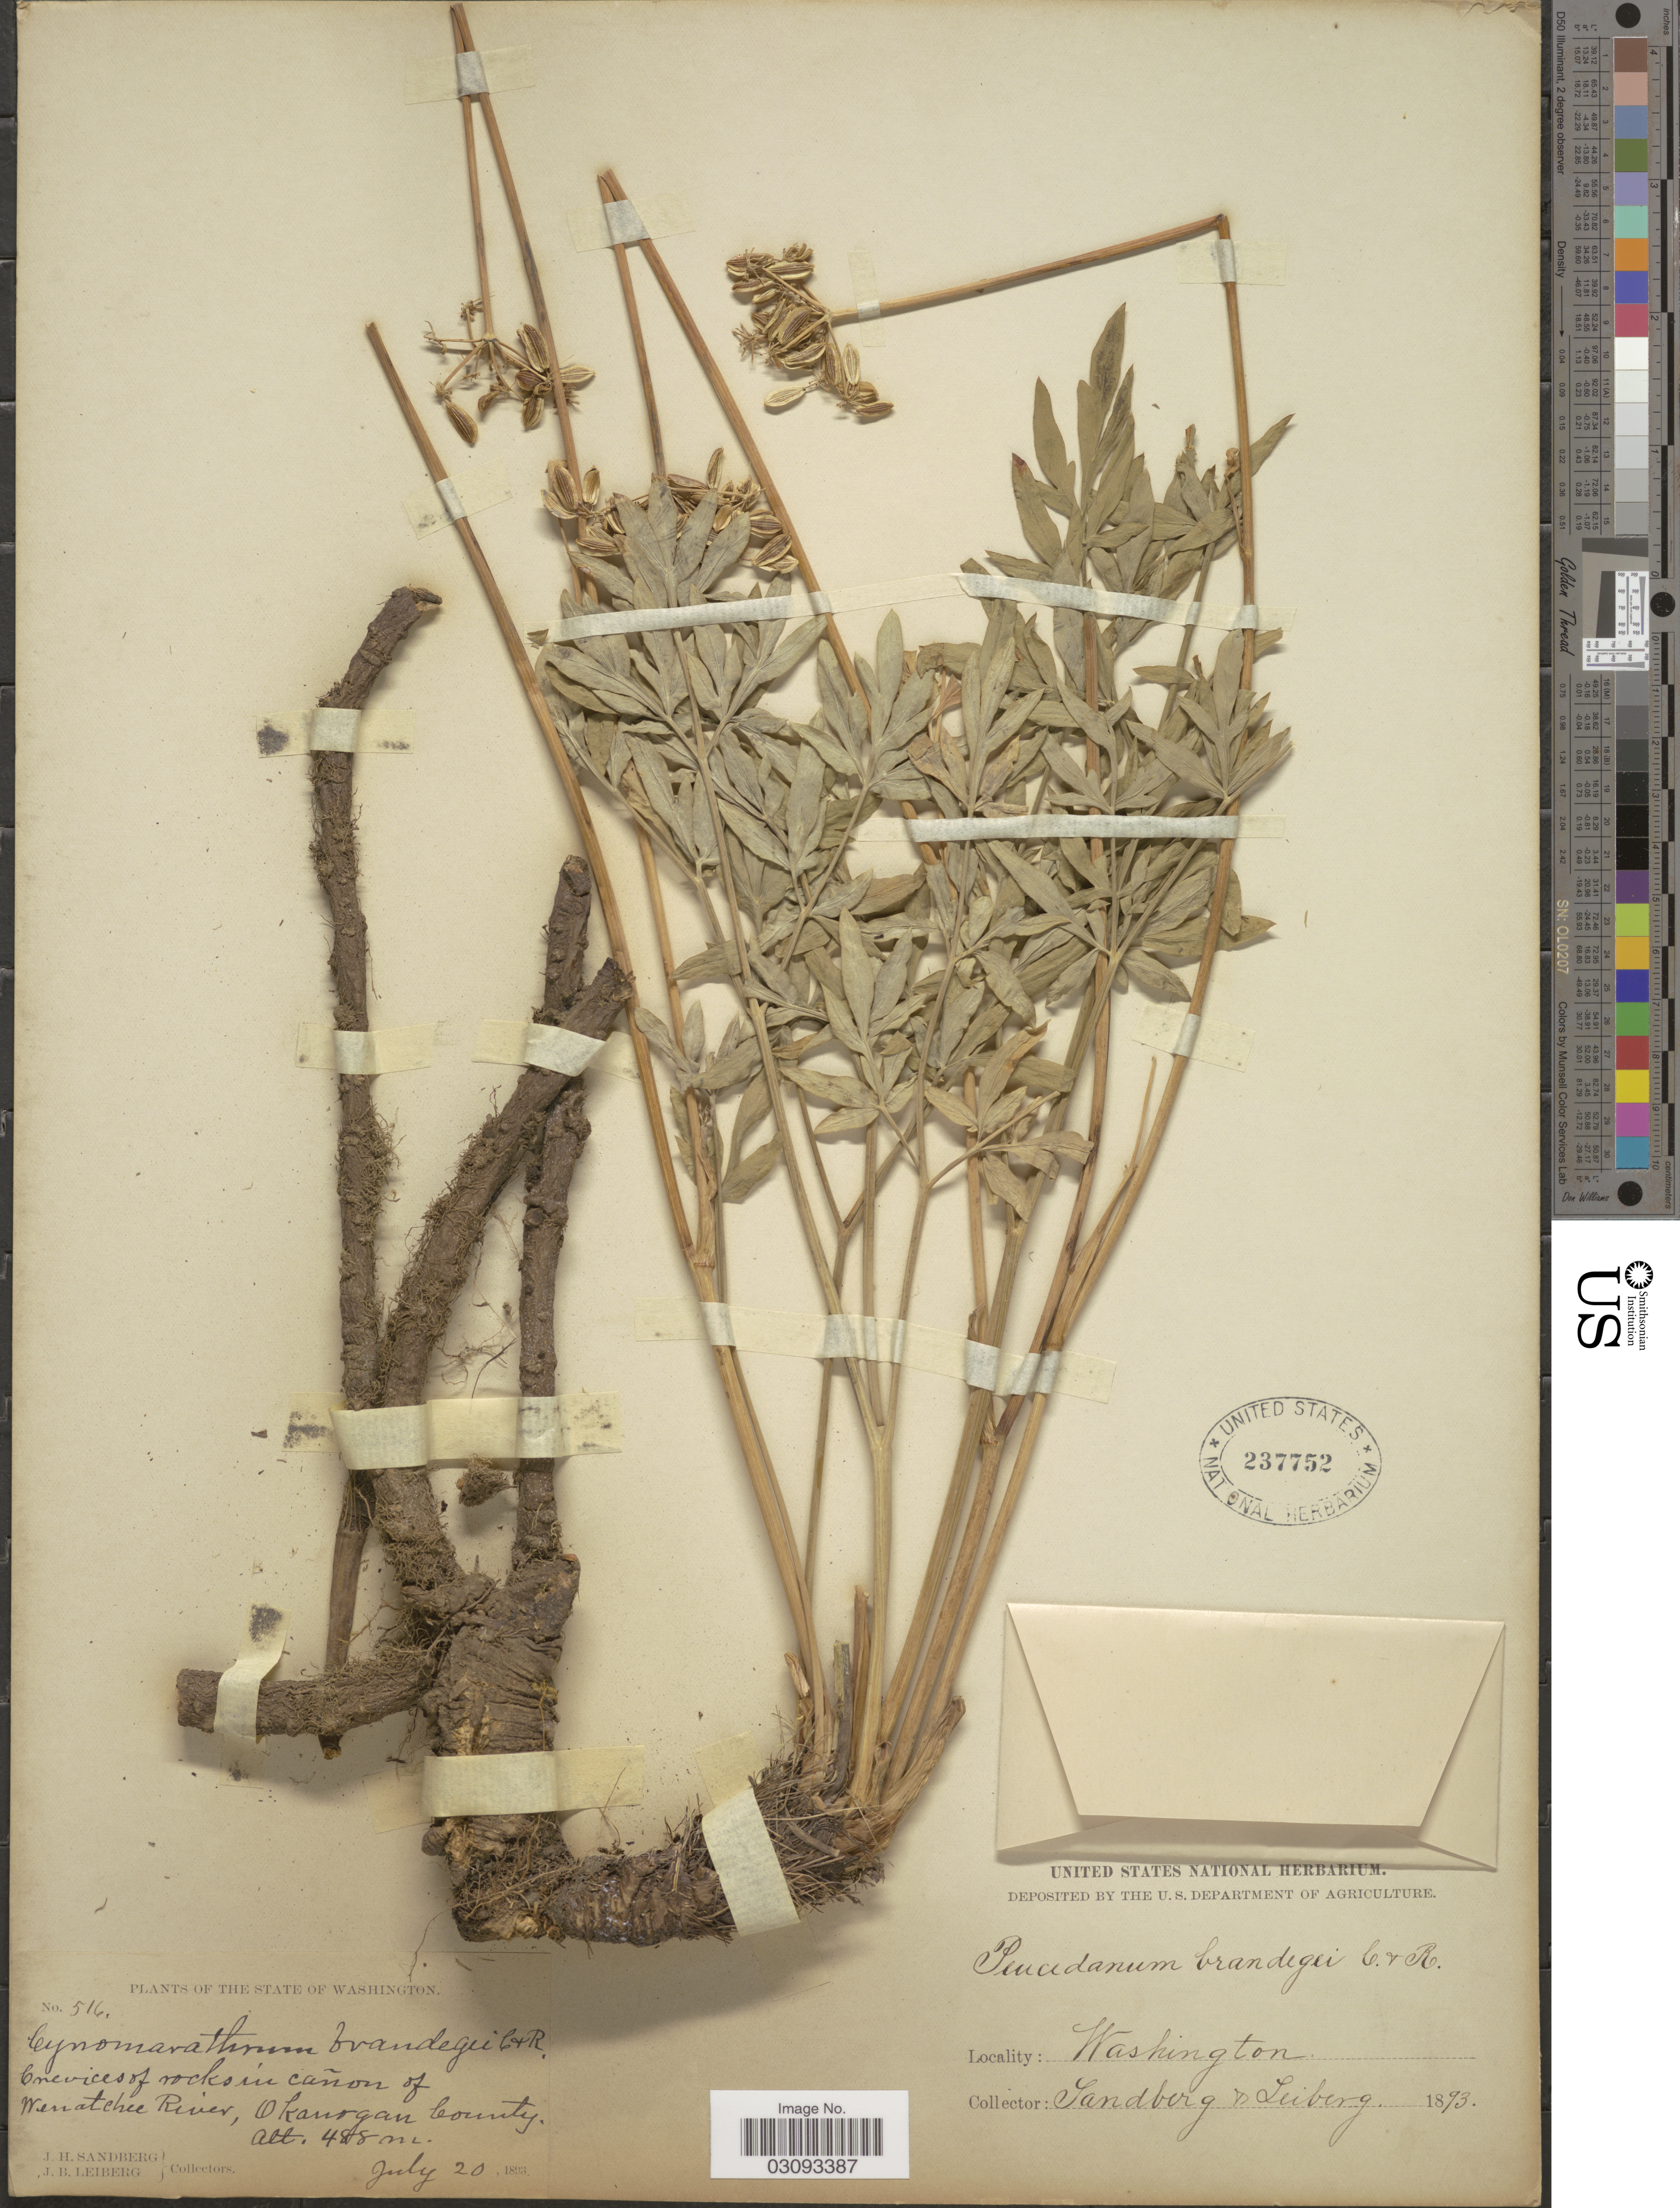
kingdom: Plantae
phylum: Tracheophyta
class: Magnoliopsida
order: Apiales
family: Apiaceae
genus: Lomatium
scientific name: Lomatium brandegeei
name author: (J.M. Coult. & Rose) J.F. Macbr.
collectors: J. H. Sandberg & J. B. Leiberg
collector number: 516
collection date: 1893-07-20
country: United States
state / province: Washington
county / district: Okanogan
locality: Crevices of rocks in cañon in Wenatchee River, Okanogan County.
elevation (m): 488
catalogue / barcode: US 237752